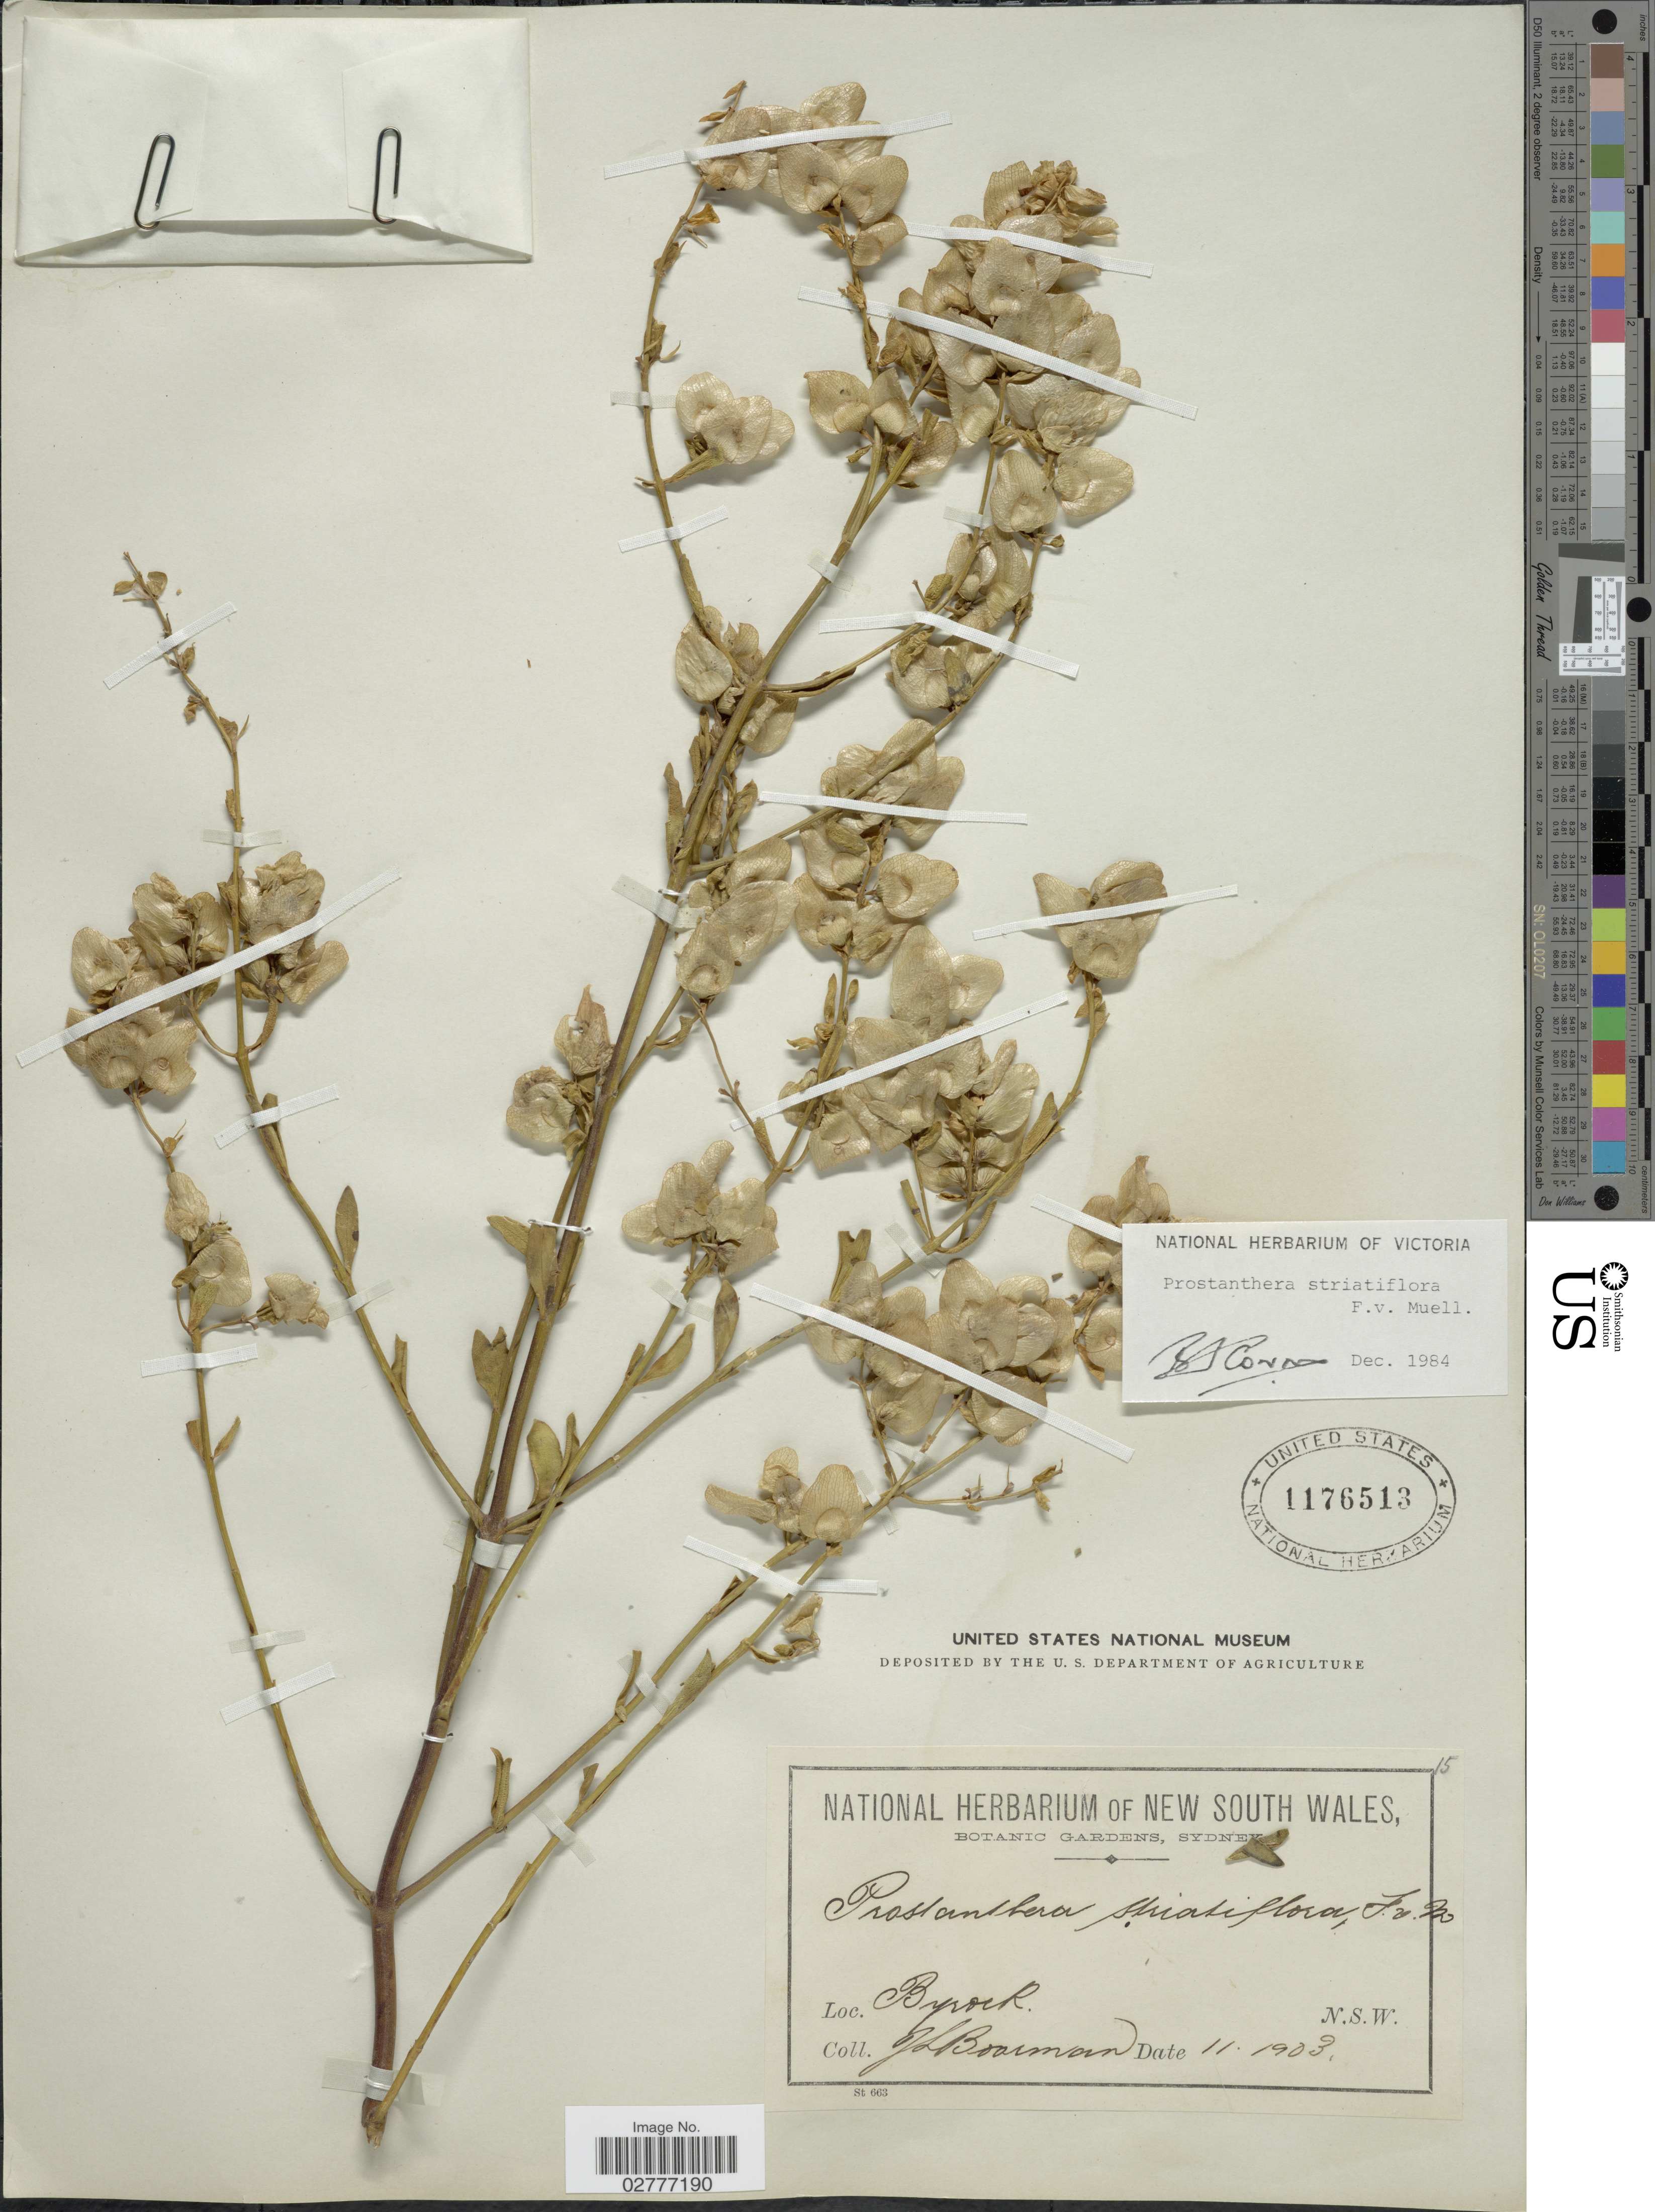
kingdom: Plantae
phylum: Tracheophyta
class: Magnoliopsida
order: Lamiales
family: Lamiaceae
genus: Prostanthera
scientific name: Prostanthera striatiflora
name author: F. Muell.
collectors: J. Boorman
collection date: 1903-11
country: Australia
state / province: New South Wales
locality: Byrock. N.S.W.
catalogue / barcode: US 1176513